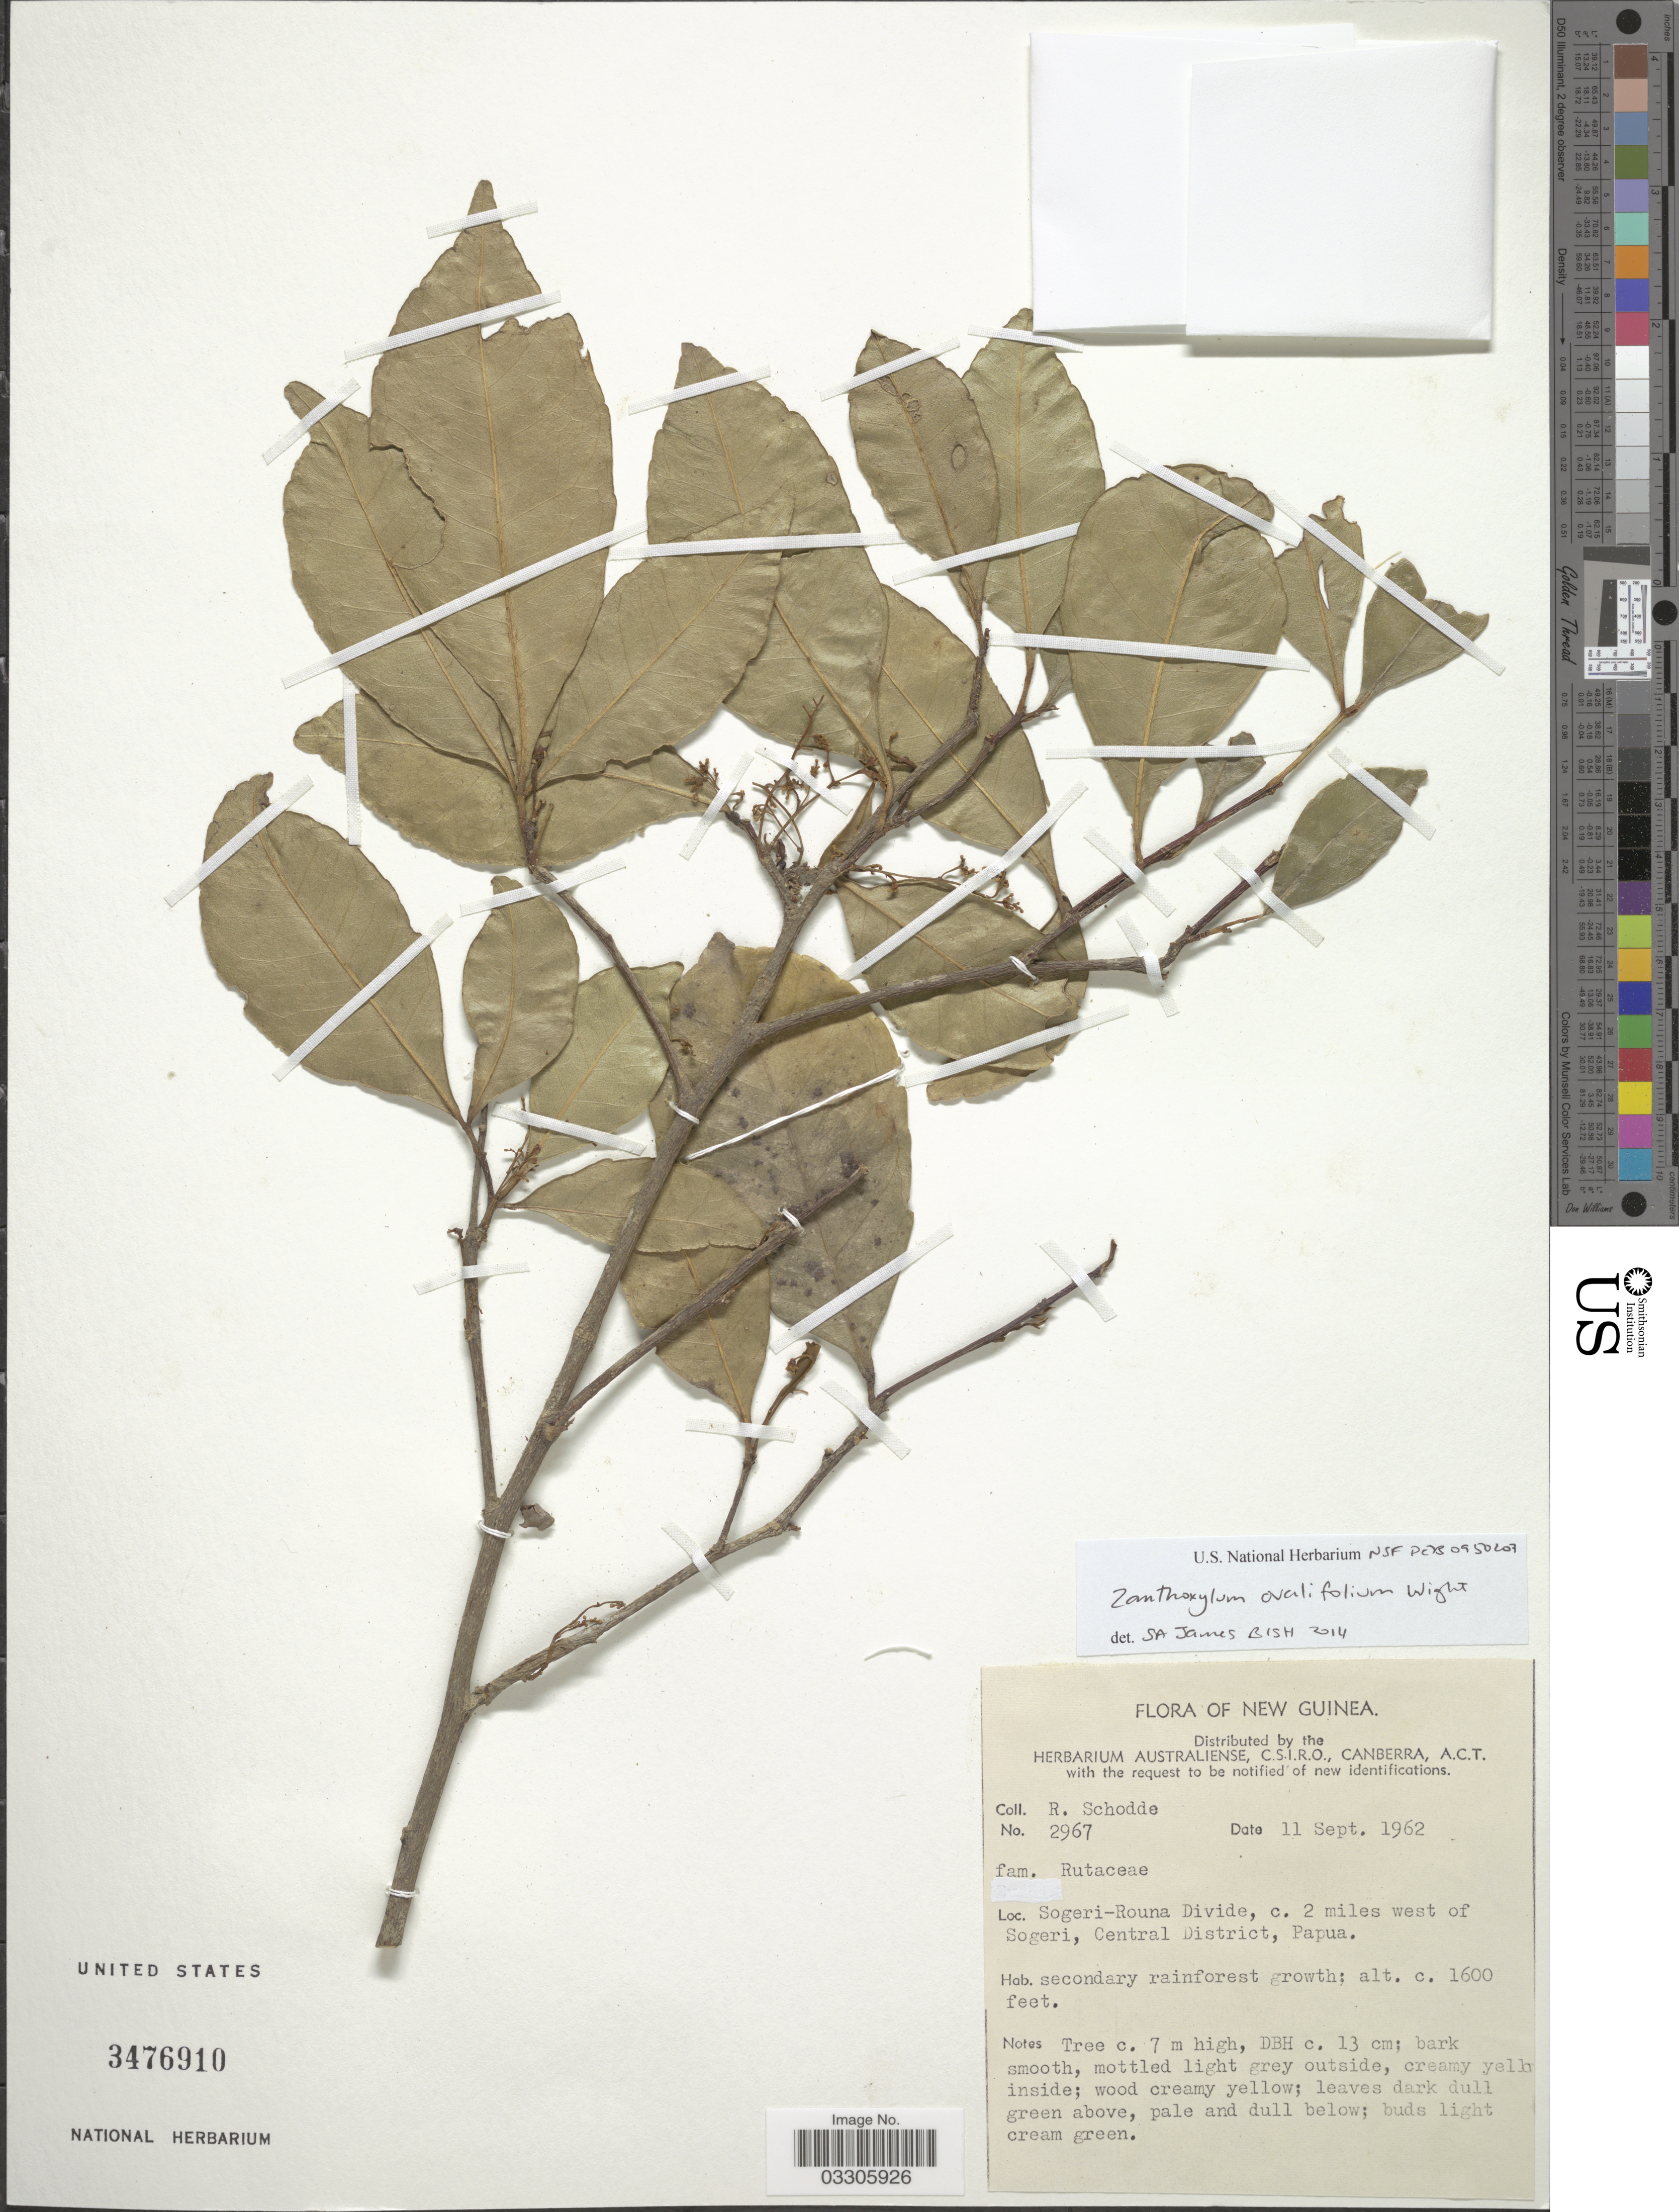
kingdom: Plantae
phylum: Tracheophyta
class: Magnoliopsida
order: Sapindales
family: Rutaceae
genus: Zanthoxylum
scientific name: Zanthoxylum ovalifolium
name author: Wight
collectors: R. Schodde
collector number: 2967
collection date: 1962-09-11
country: Papua New Guinea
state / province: Central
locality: New Guinea, Sogeri-Rouna Divide, c. 2 miles west of Sogeri, Central District.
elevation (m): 488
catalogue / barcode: US 3476910